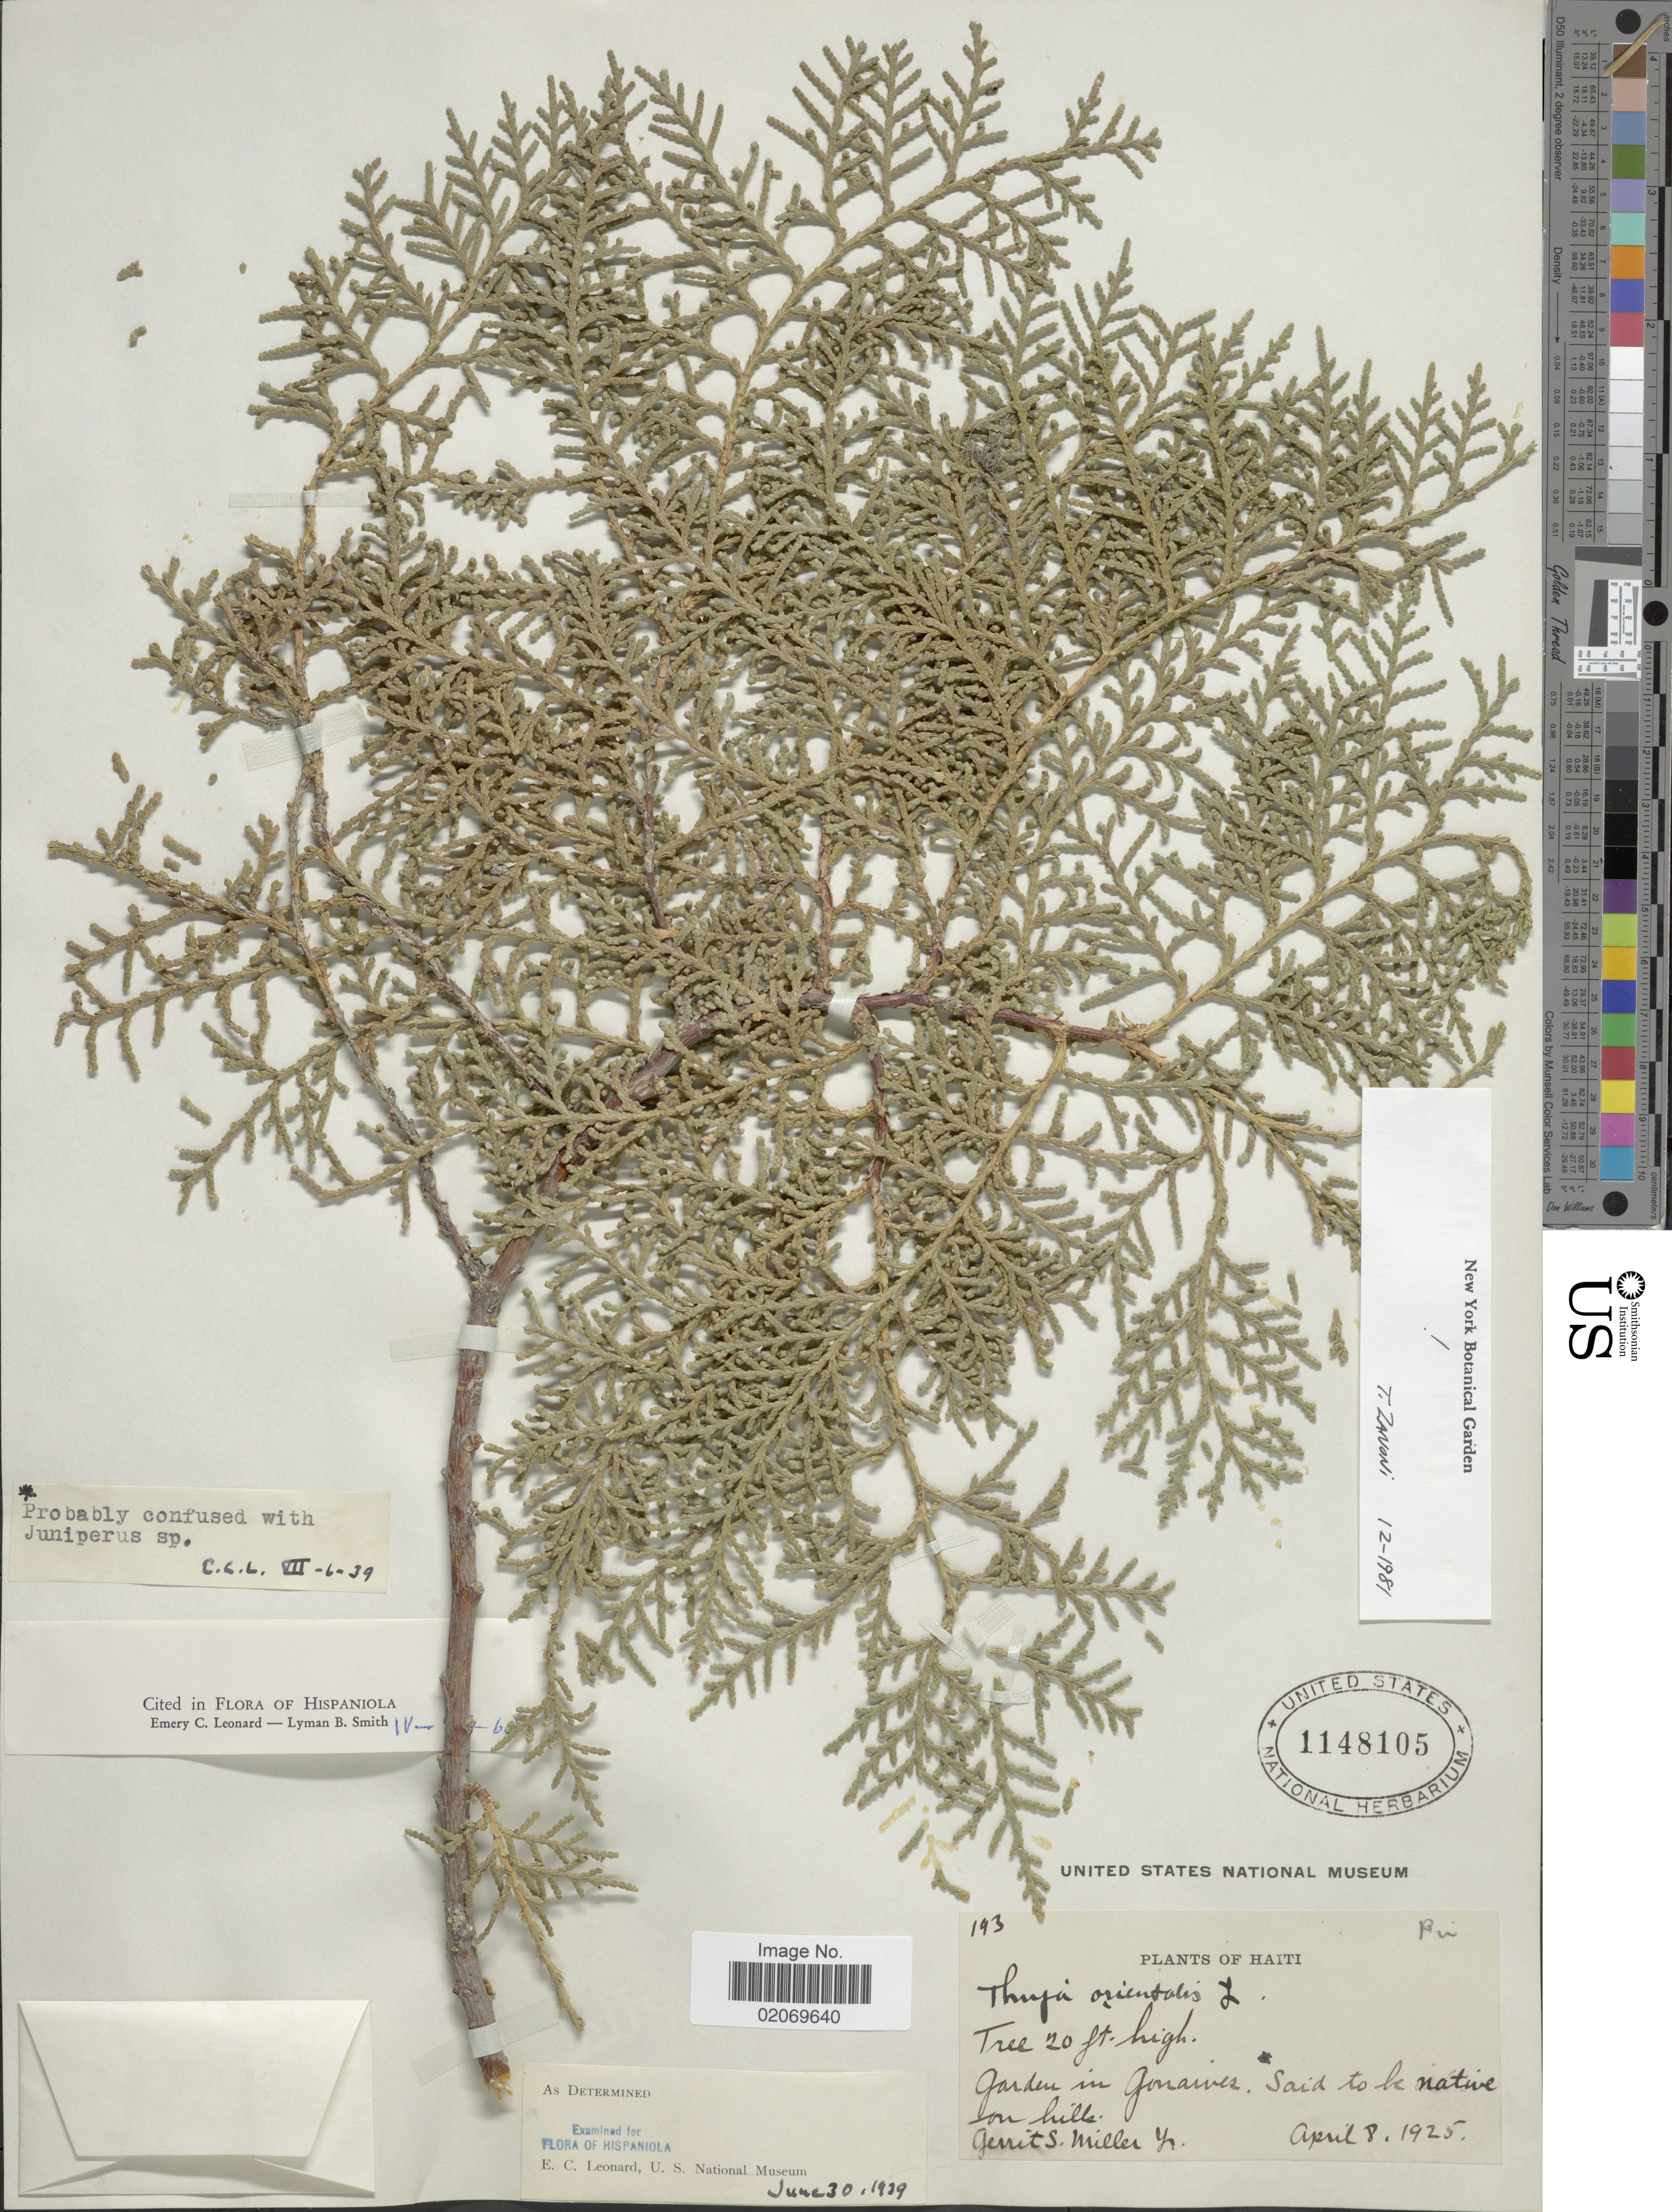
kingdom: Plantae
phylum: Tracheophyta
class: Pinopsida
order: Pinales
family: Cupressaceae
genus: Thuja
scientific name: Thuja orientalis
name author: L.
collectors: G. S. Miller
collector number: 193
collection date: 1925-04-08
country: Haiti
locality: Garden in Gonaives, Said to be native on hills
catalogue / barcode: US 1148105